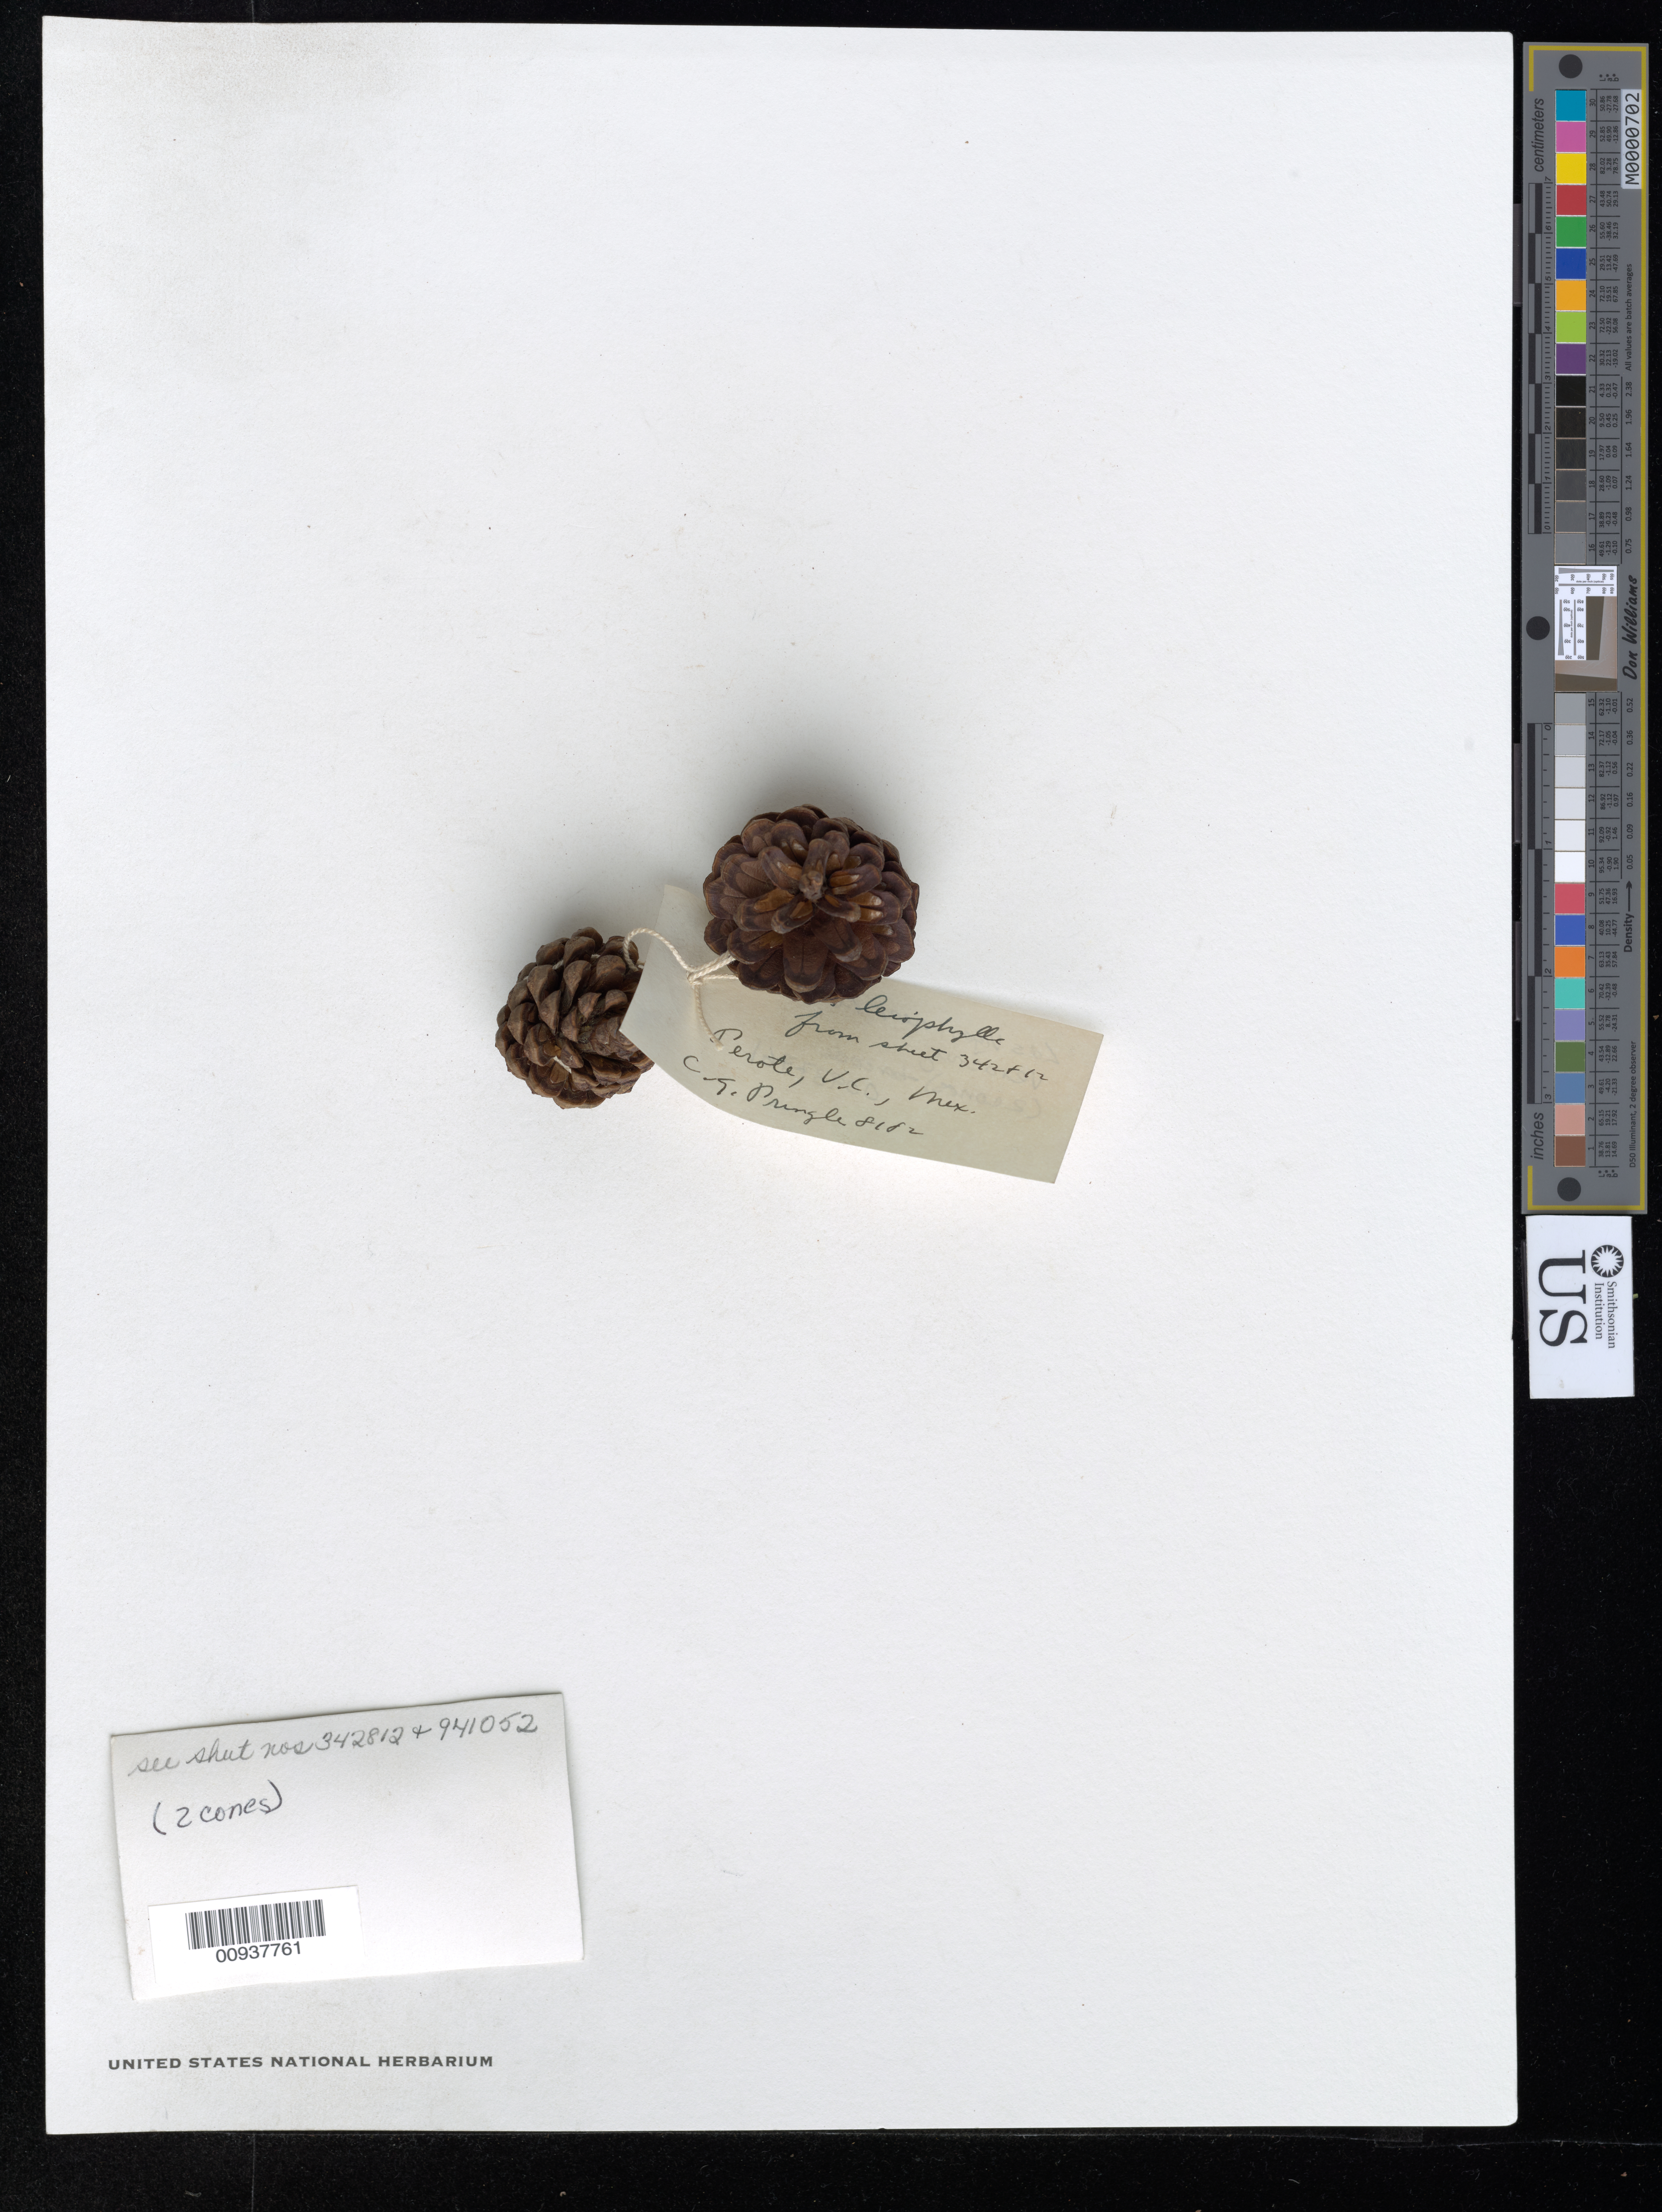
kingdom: Plantae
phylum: Tracheophyta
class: Pinopsida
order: Pinales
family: Pinaceae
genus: Pinus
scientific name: Pinus leiophylla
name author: Schiede ex Schltdl. & Cham.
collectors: C. G. Pringle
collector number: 8182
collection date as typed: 20 May 1899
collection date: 1899-05-20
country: Mexico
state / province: Veracruz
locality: Las Vigas near Perote.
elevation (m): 2134